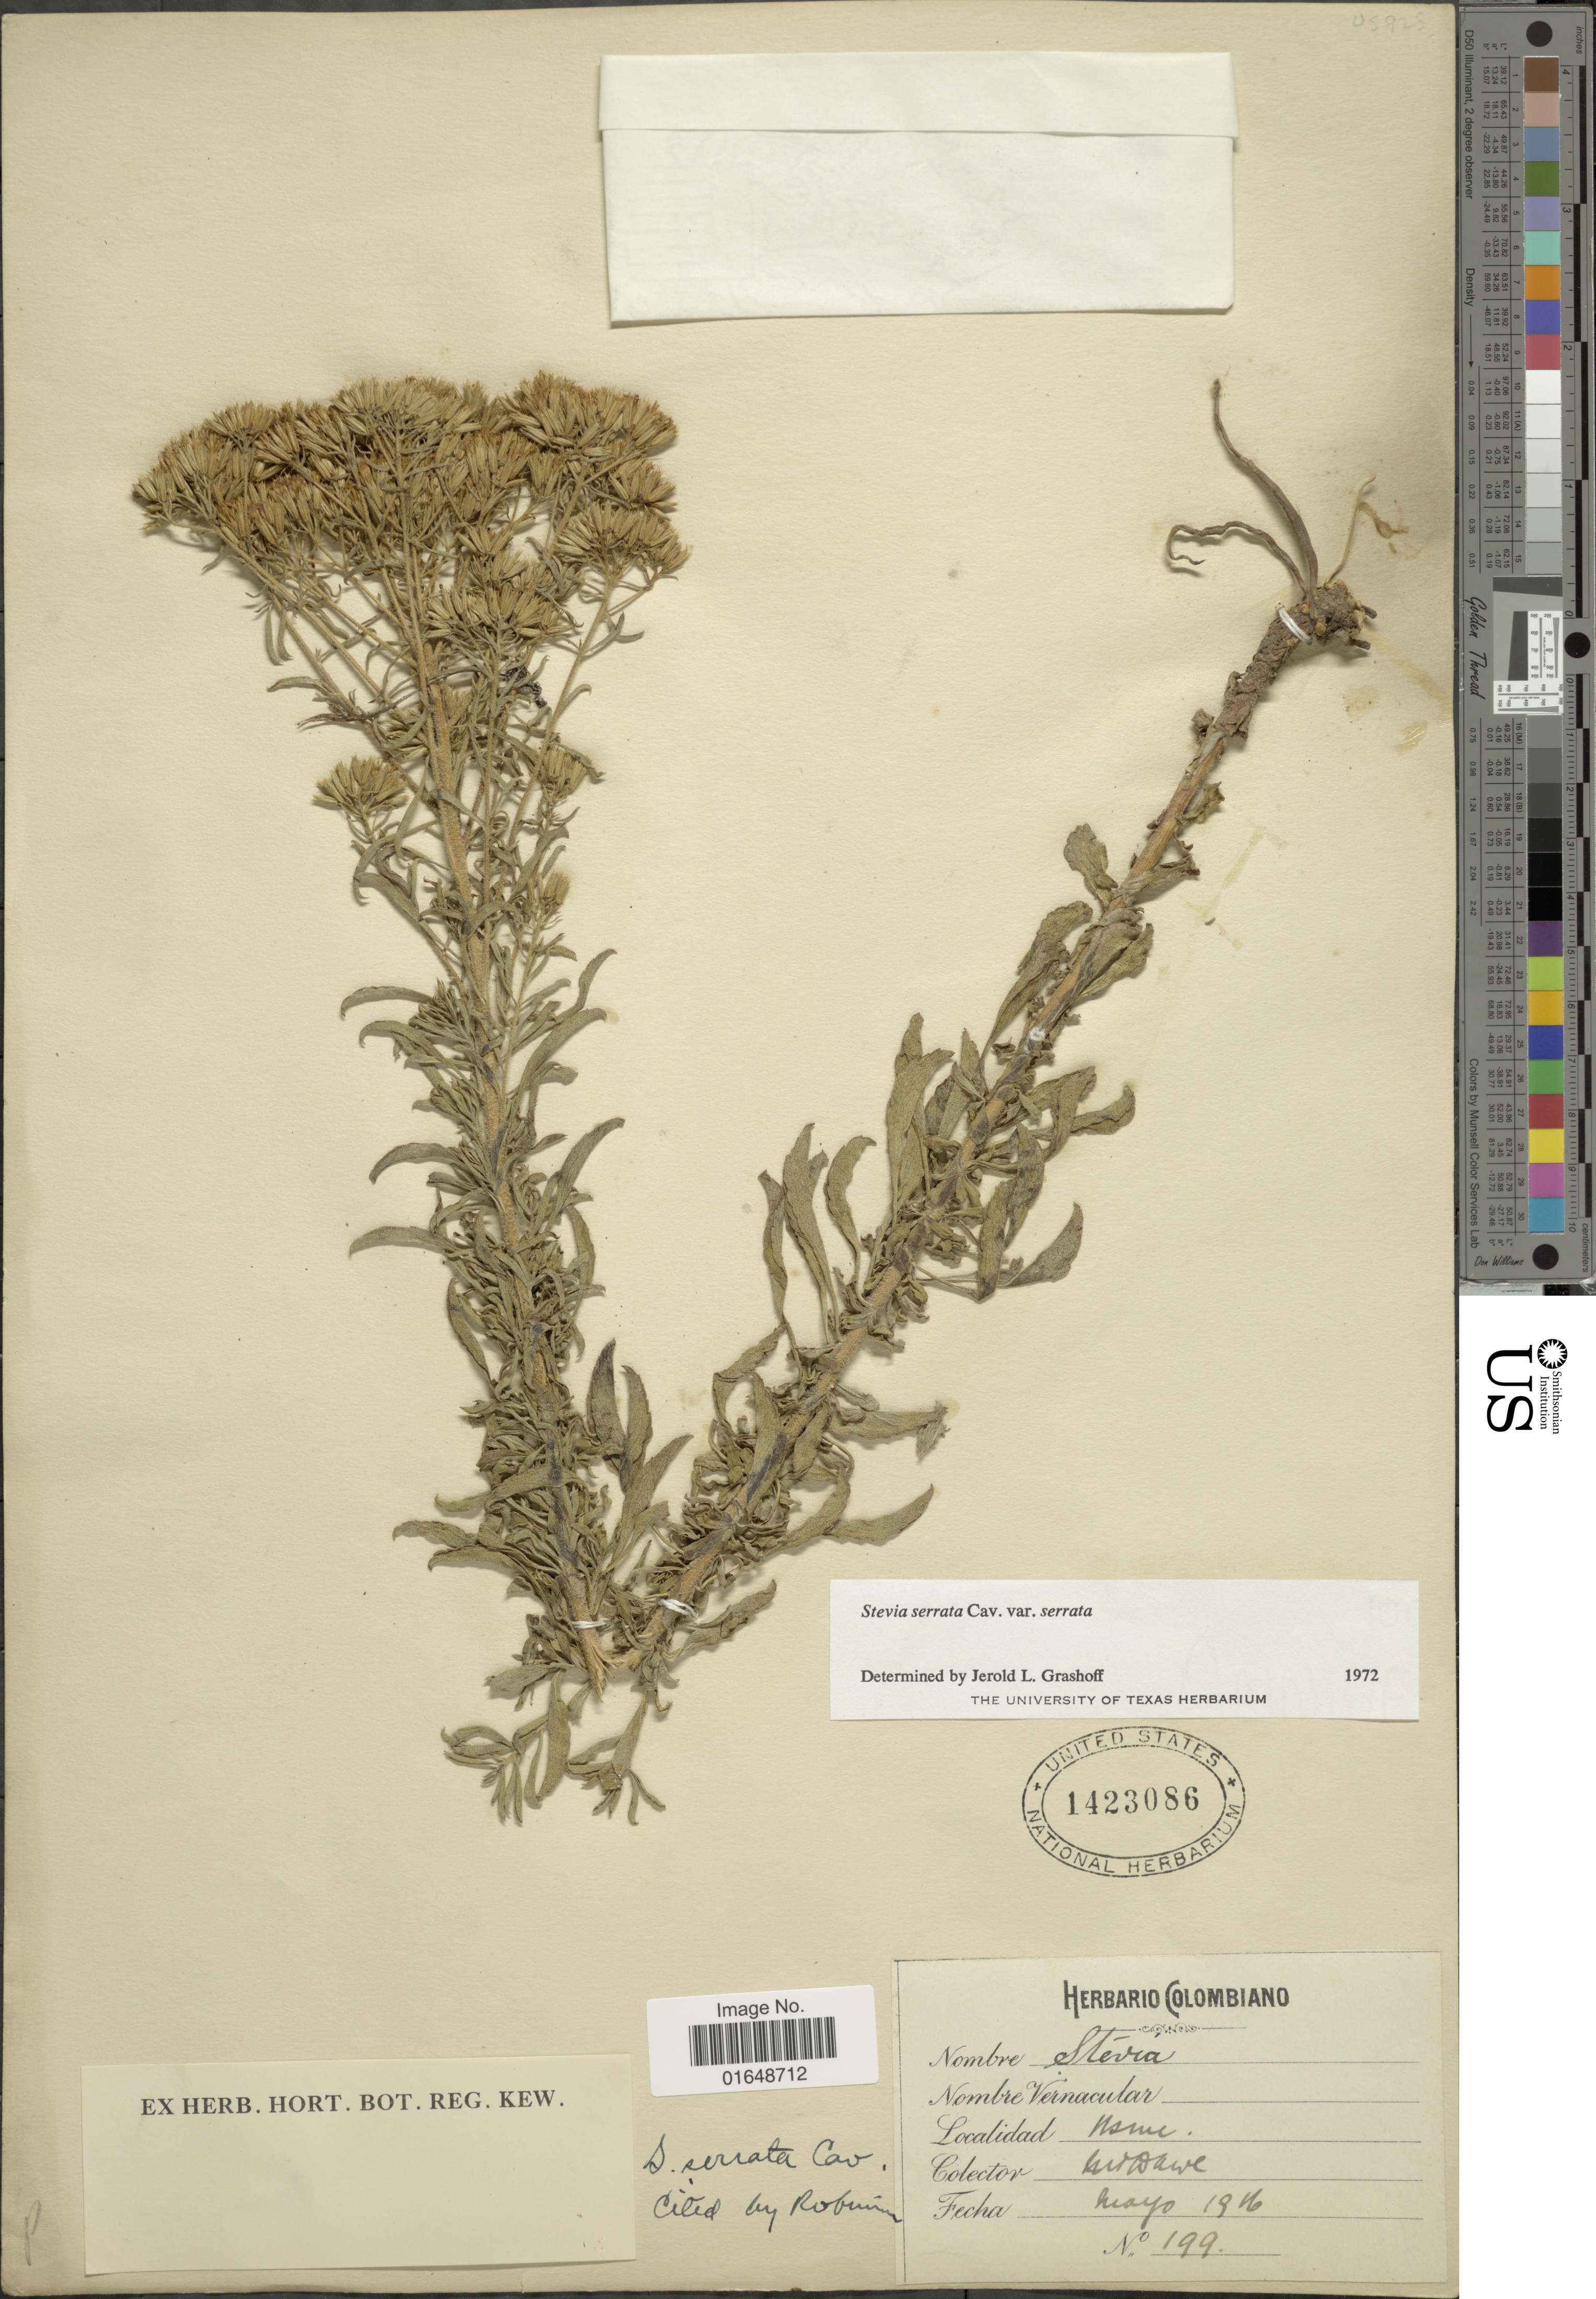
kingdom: Plantae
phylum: Tracheophyta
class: Magnoliopsida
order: Asterales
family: Asteraceae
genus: Stevia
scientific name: Stevia serrata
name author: Cav.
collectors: M. T. Dawe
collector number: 199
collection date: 1916-05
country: Colombia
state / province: Bogota D.C.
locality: Usme.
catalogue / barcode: US 1423086